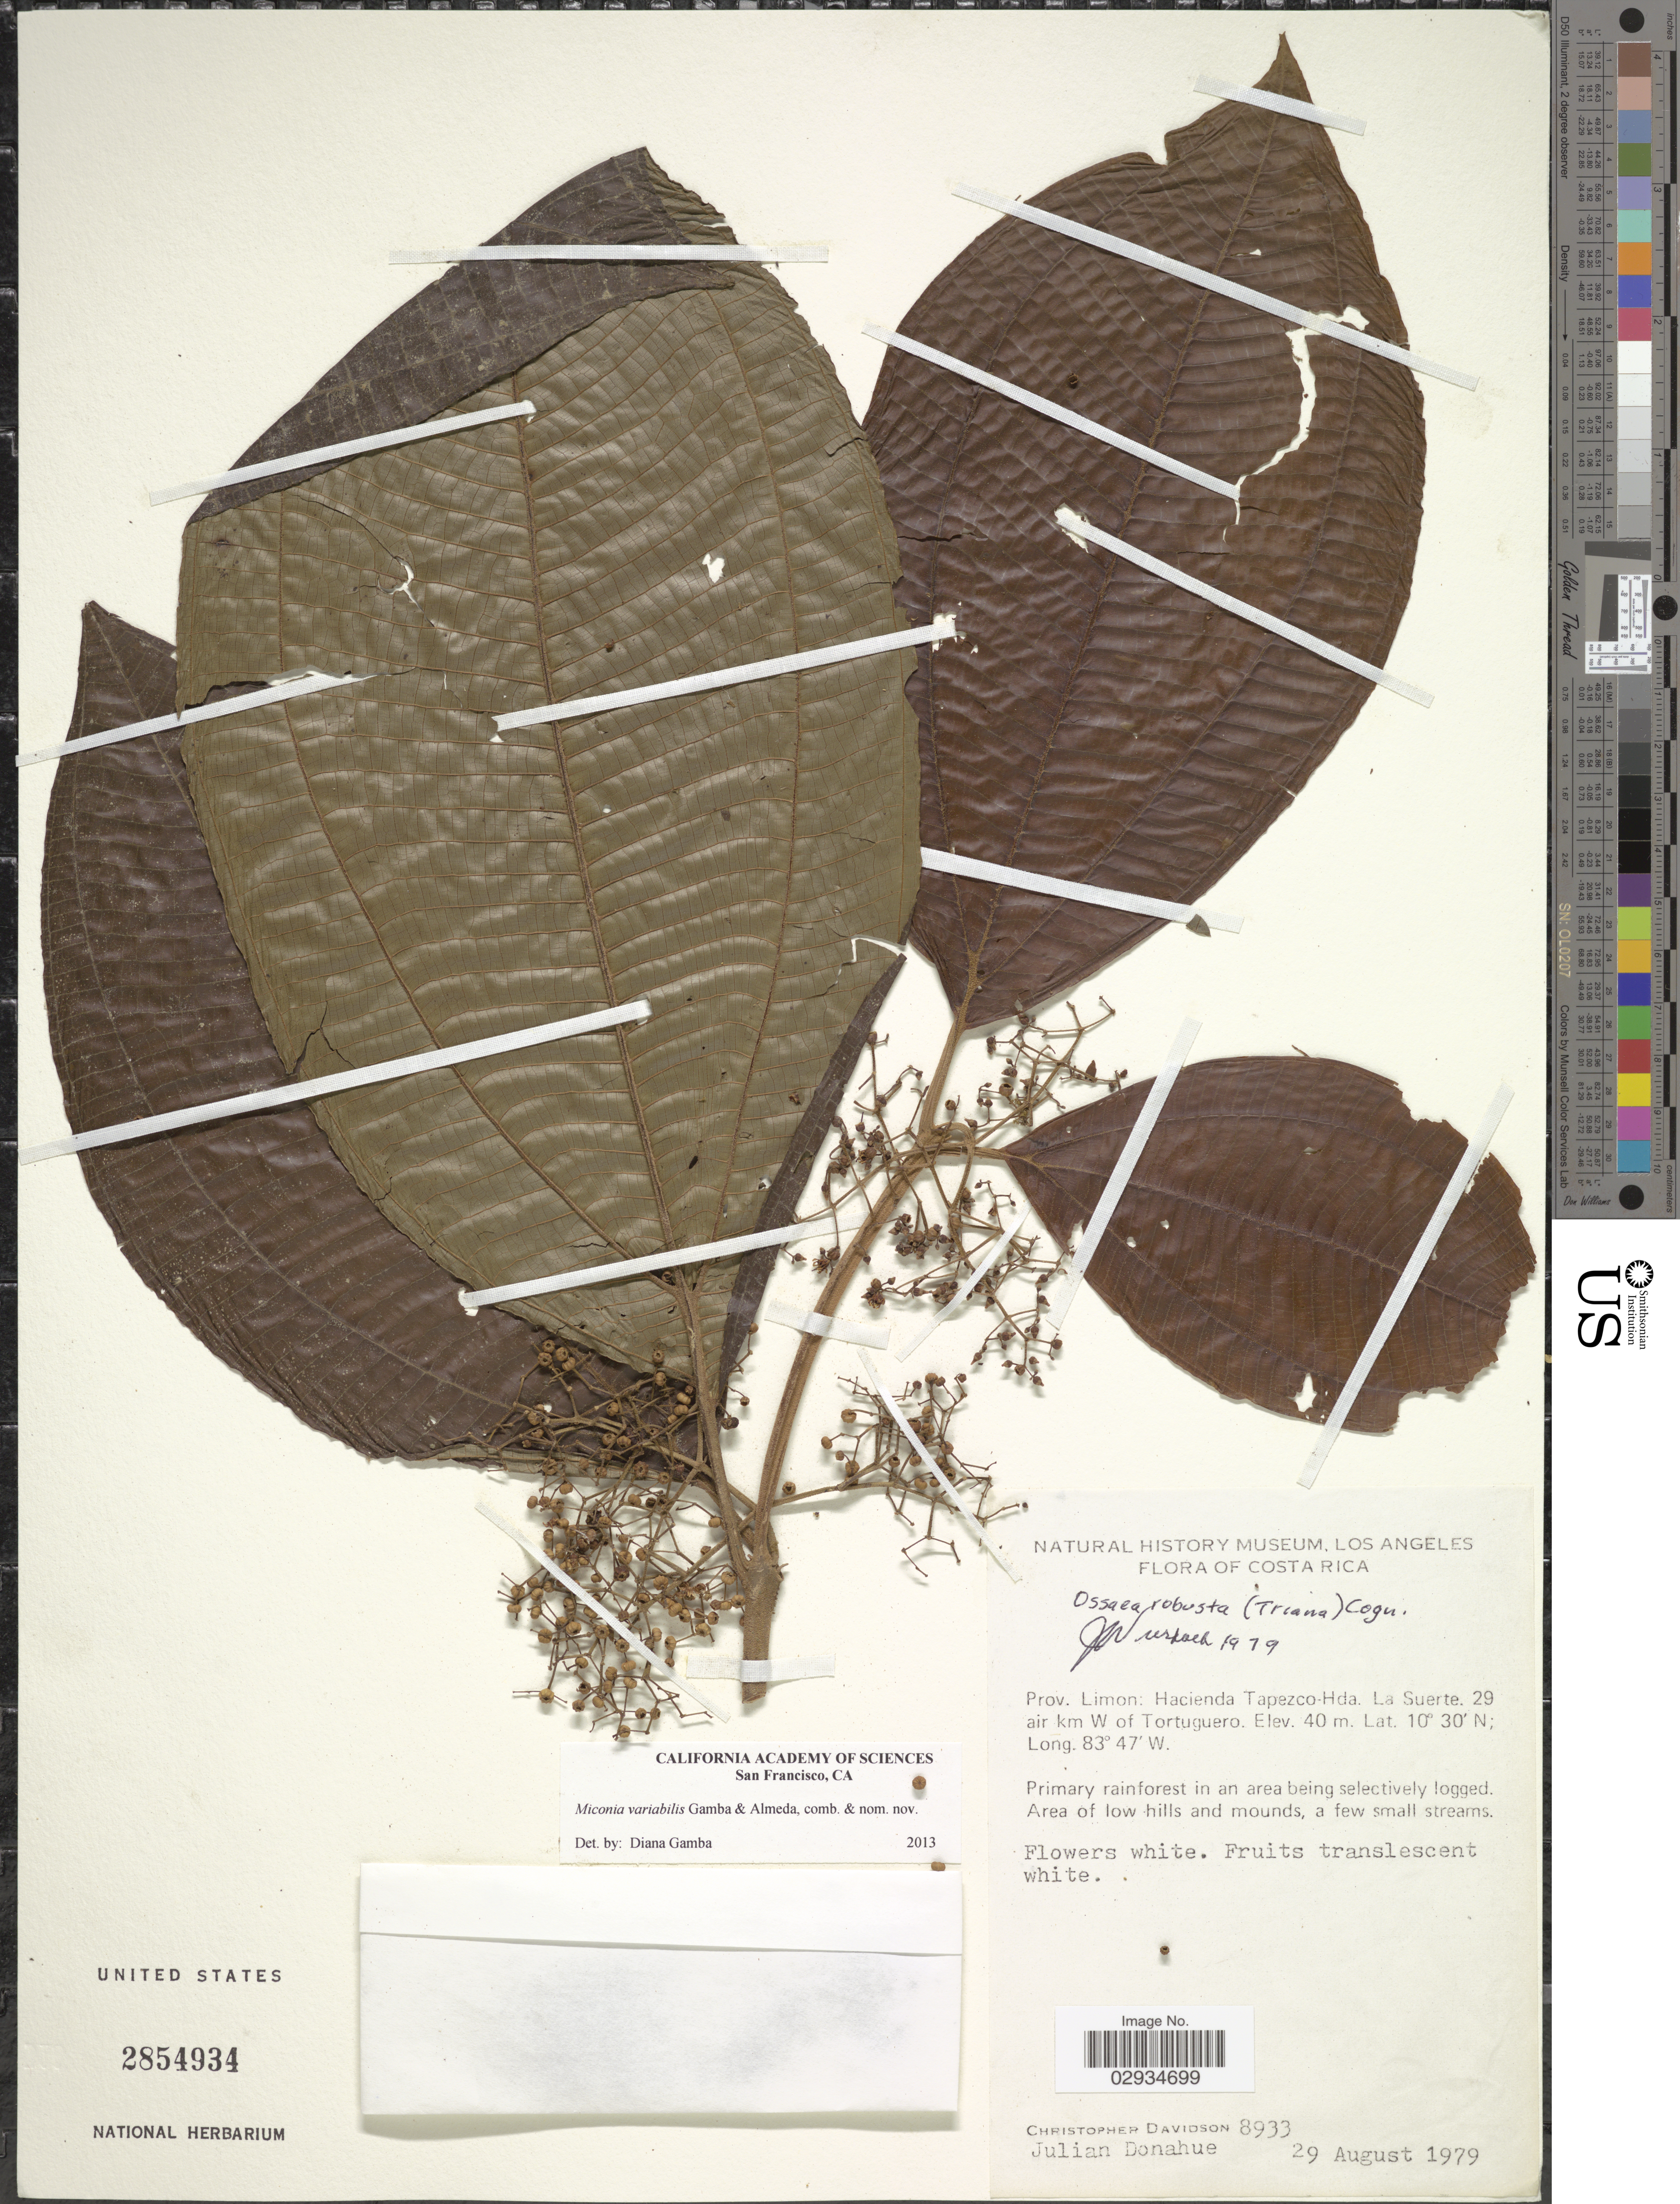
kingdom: Plantae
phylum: Tracheophyta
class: Magnoliopsida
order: Myrtales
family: Melastomataceae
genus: Miconia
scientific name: Miconia variabilis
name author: Gamba & Almeda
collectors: C. Davidson & J. Donahue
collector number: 8933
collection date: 1979-08-29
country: Costa Rica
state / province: Limón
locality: Hacienda Tapezco-Hda. La Suerte. 29 air km W of Tortuguero.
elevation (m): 40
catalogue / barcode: US 2854934